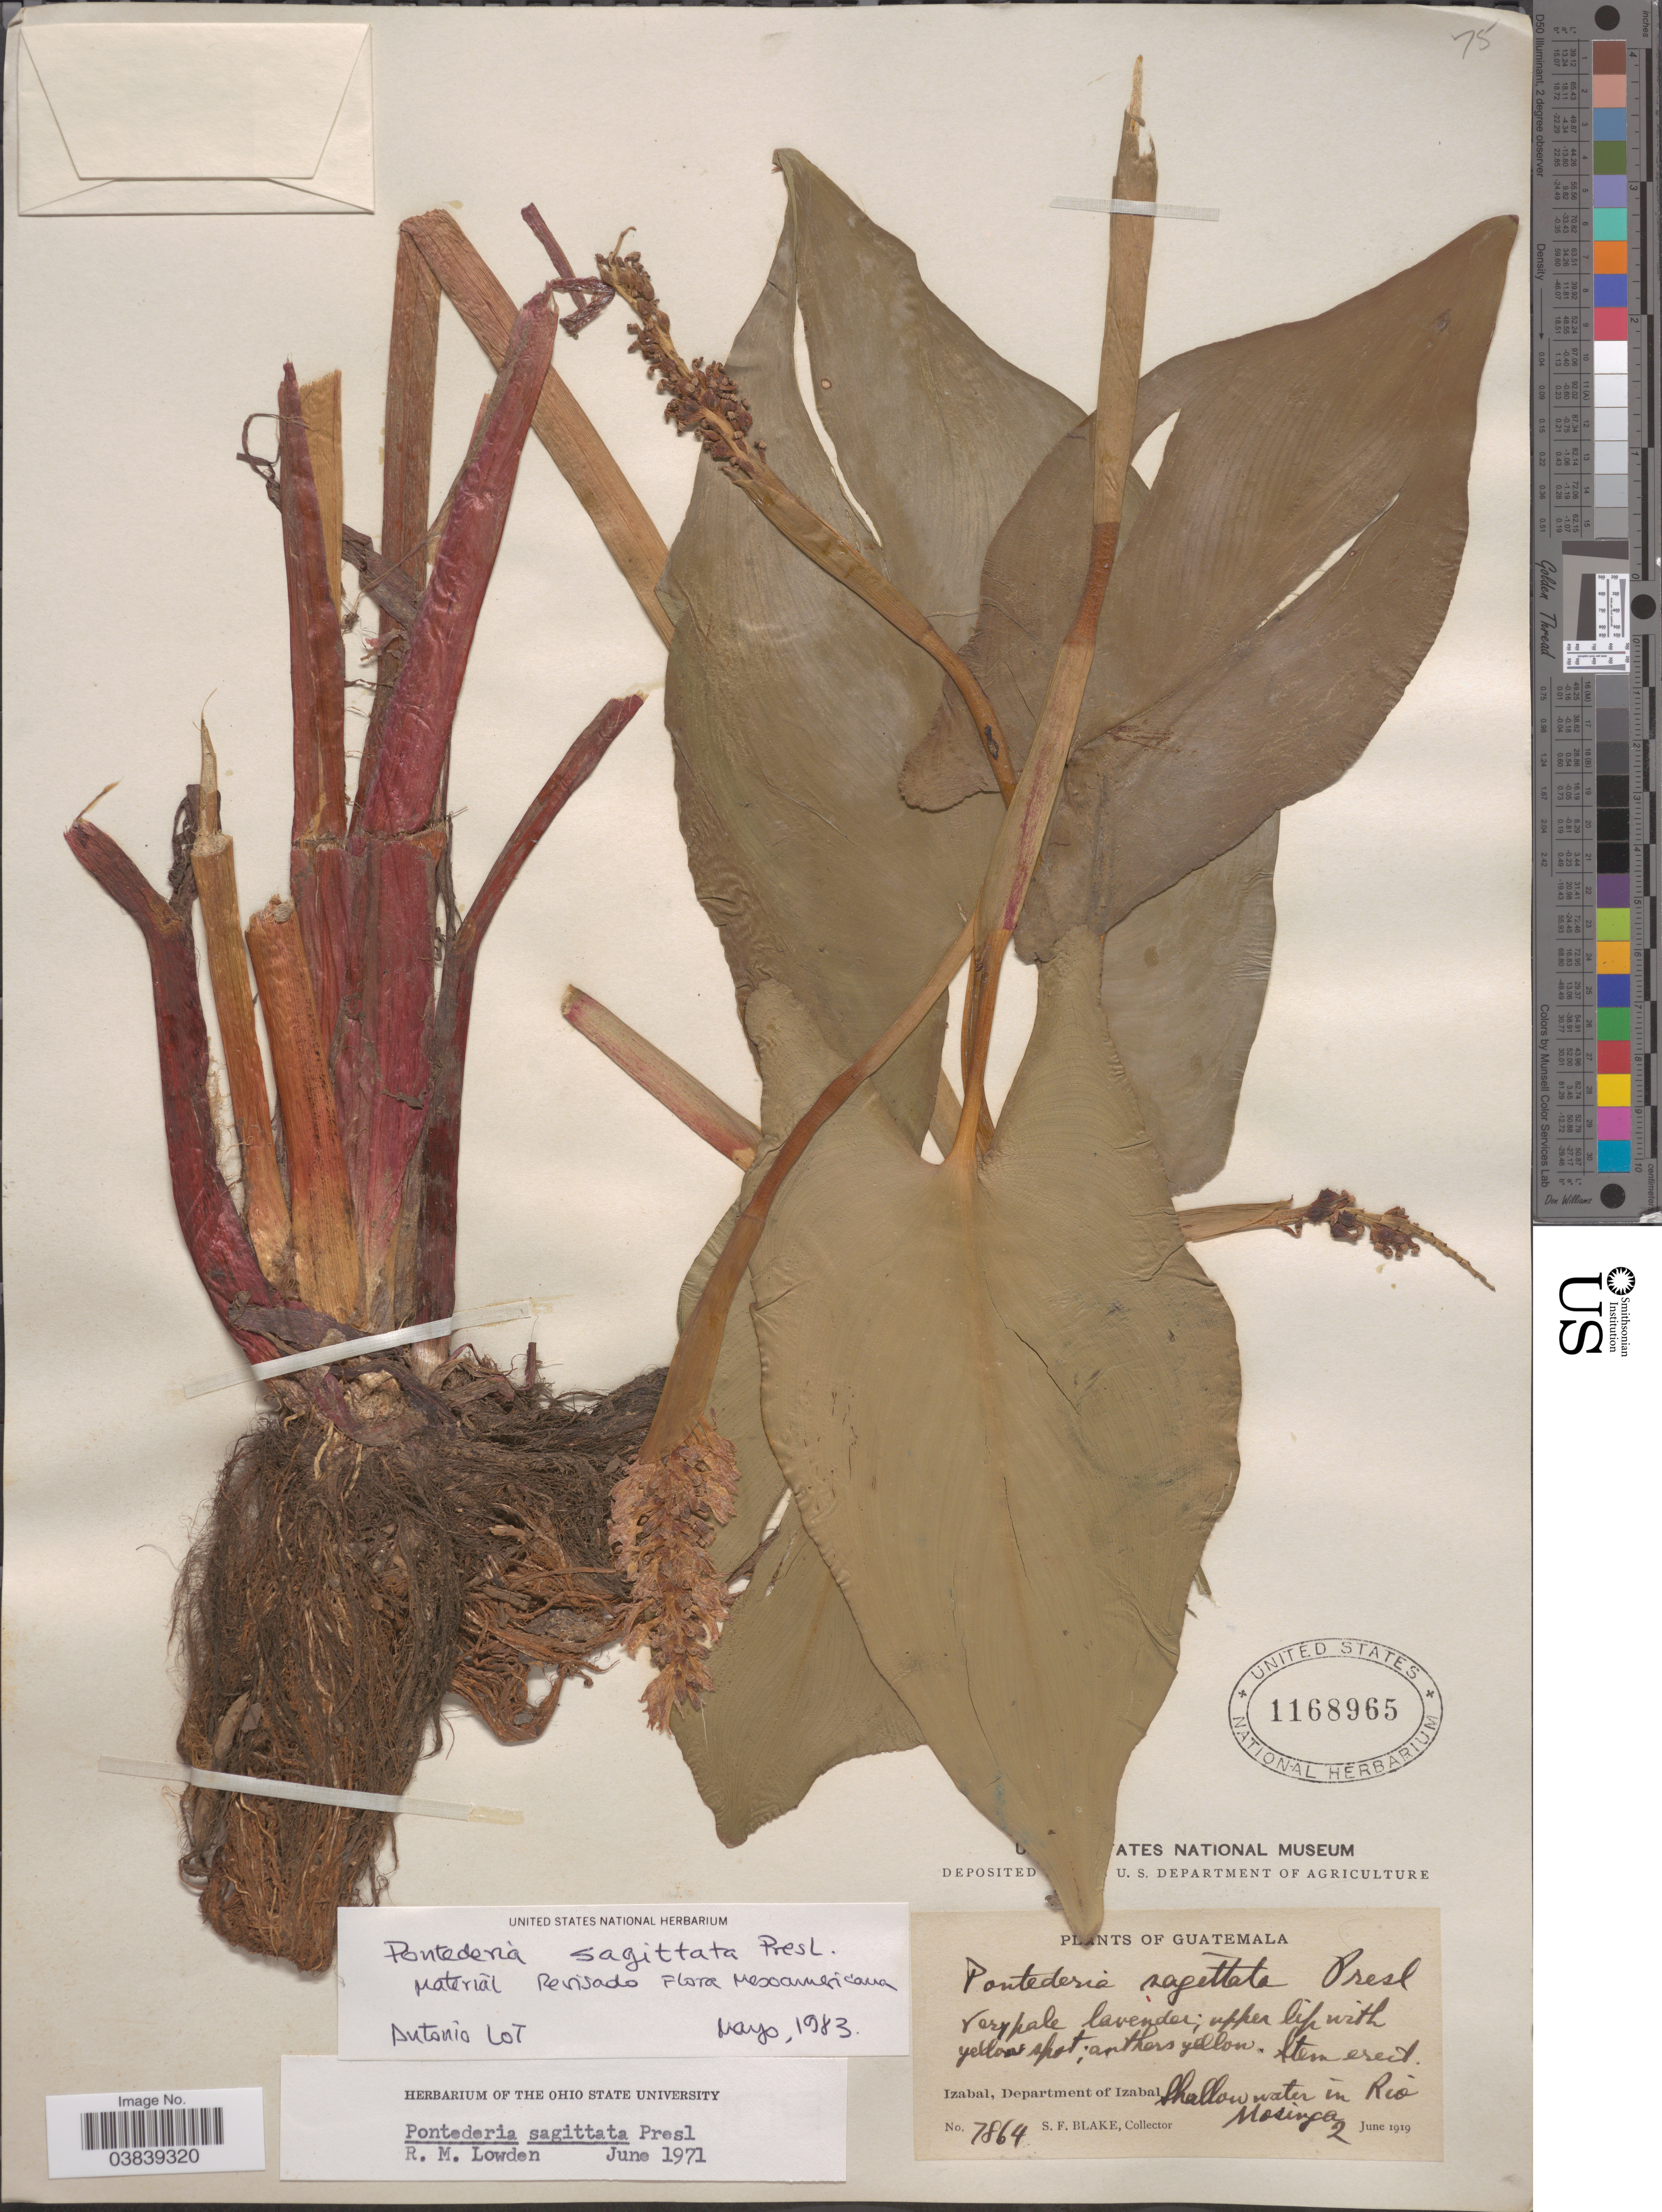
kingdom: Plantae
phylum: Tracheophyta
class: Liliopsida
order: Commelinales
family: Pontederiaceae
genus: Pontederia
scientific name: Pontederia sagittata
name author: C. Presl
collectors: S. Blake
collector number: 7864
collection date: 1919-06-02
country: Guatemala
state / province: Izabal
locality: Department of Izabal. In Rio Mosinga.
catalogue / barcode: US 1168965